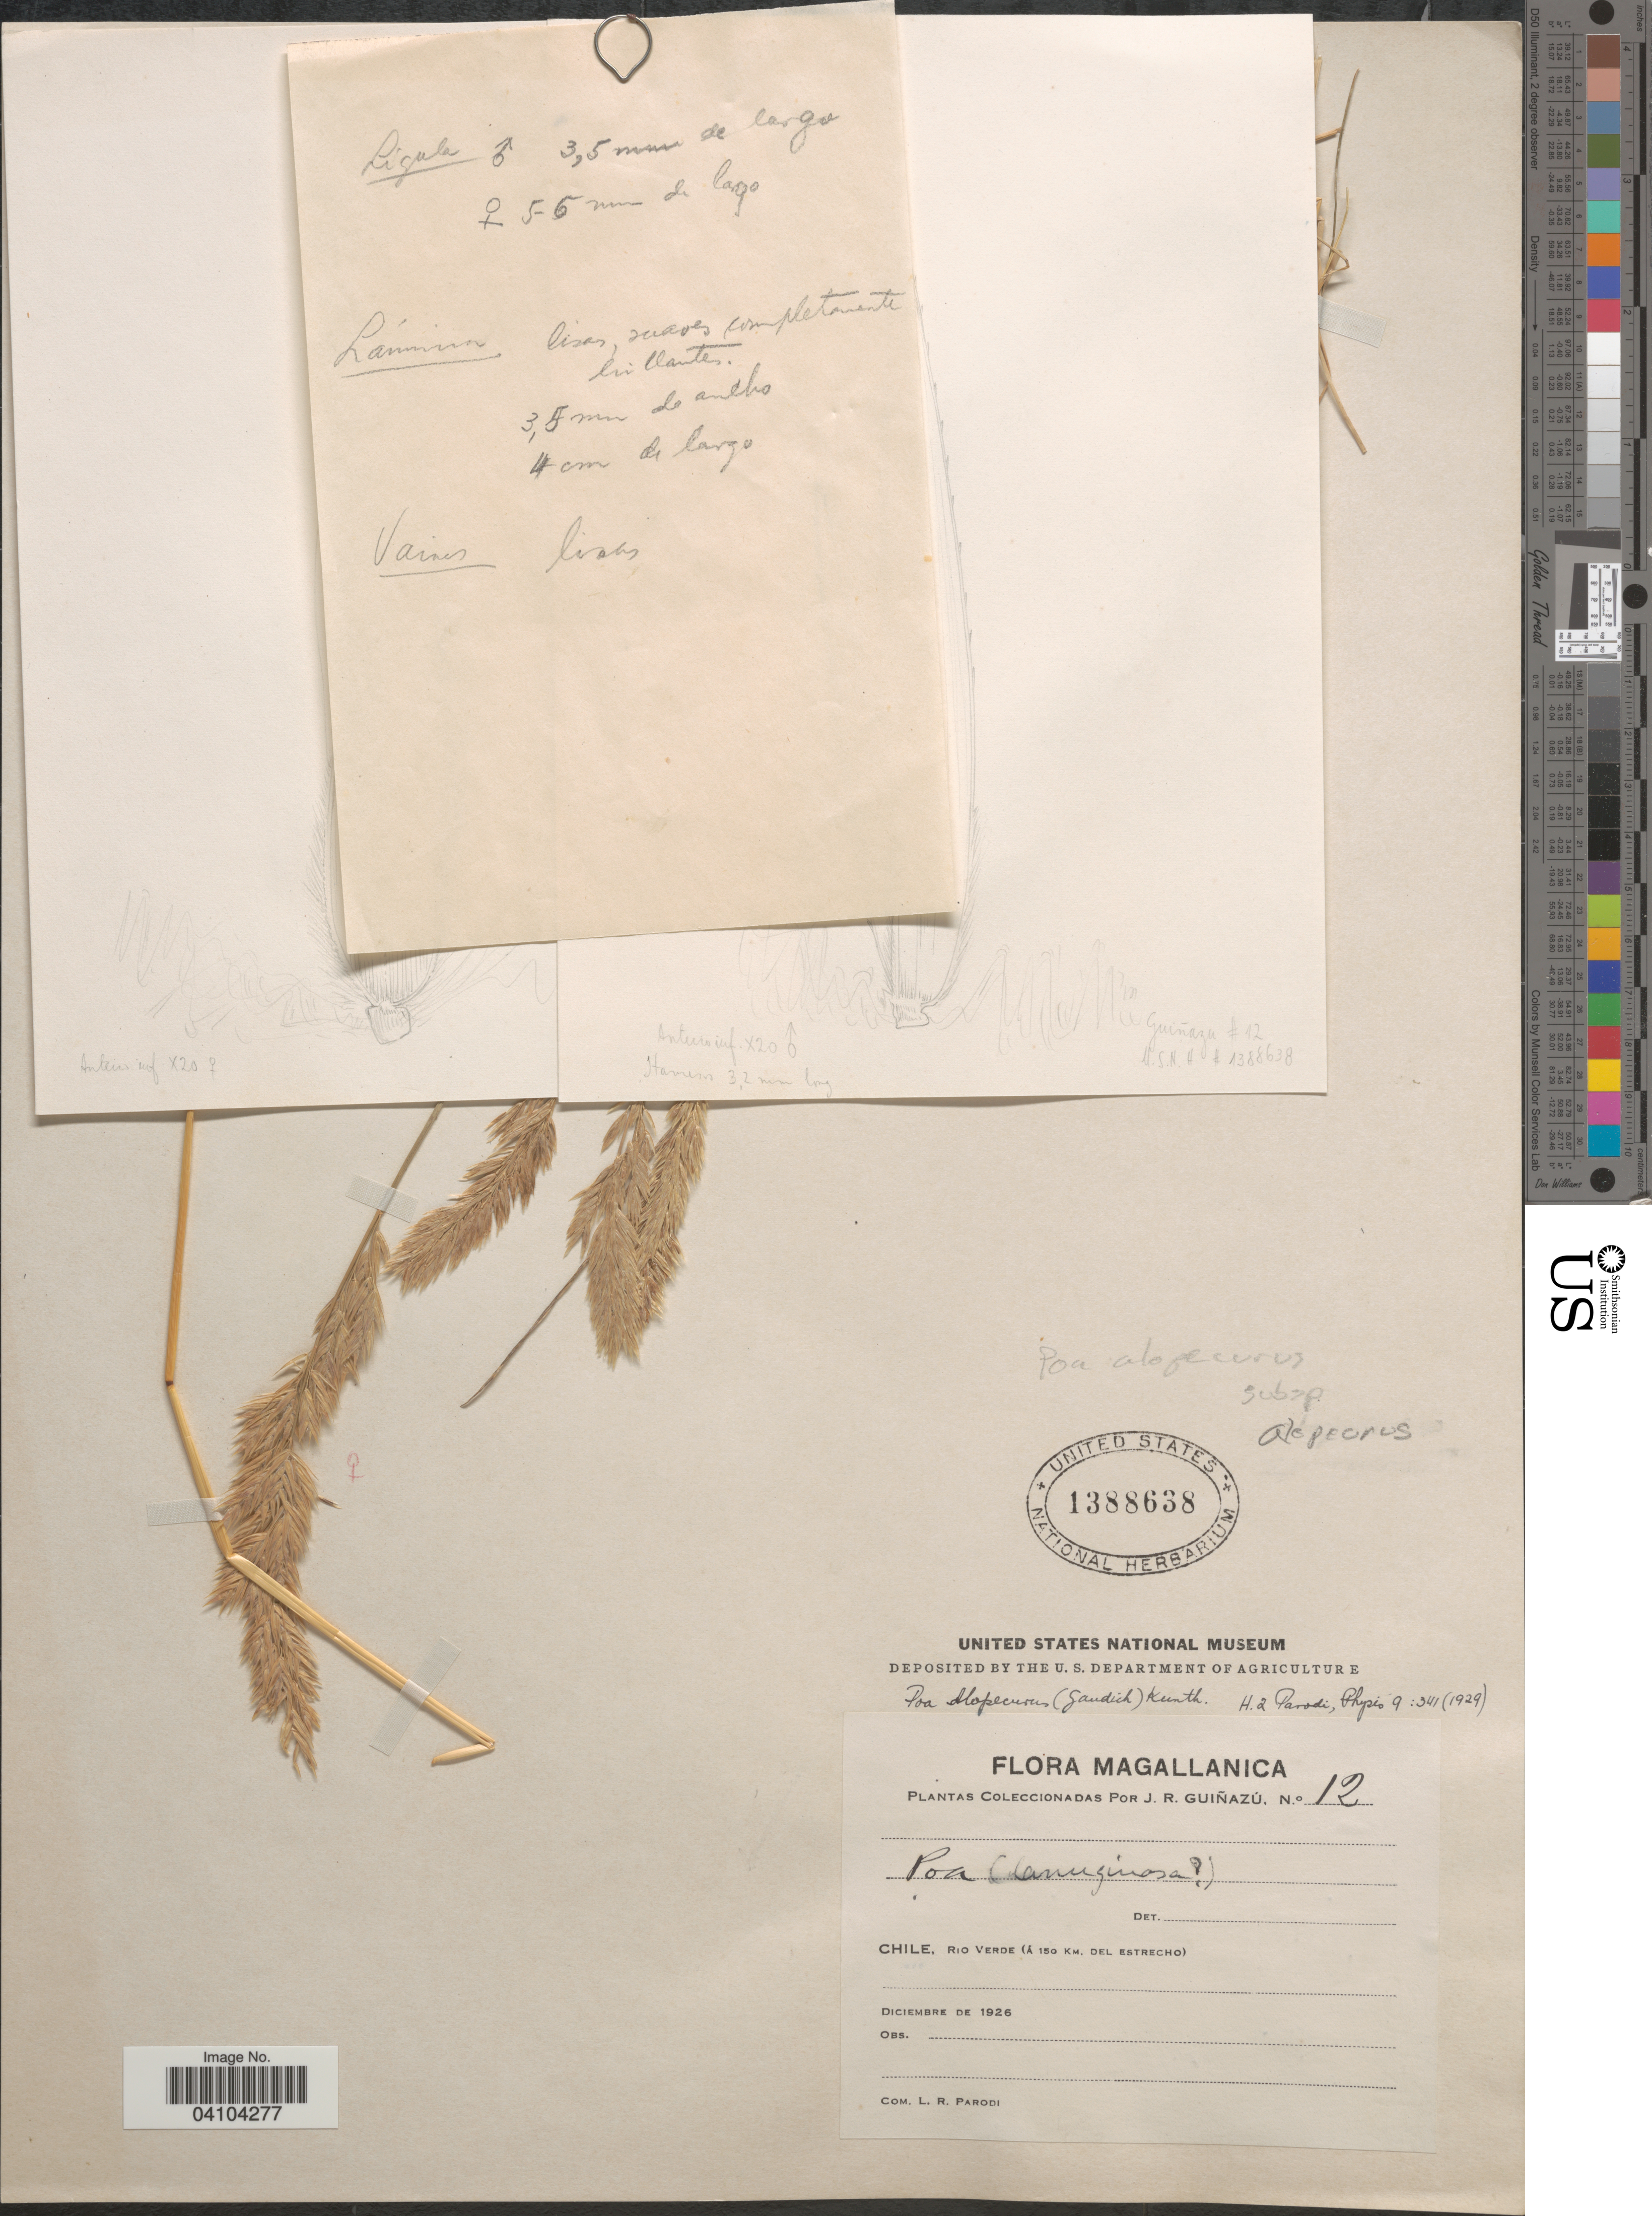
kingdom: Plantae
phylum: Tracheophyta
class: Liliopsida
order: Poales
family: Poaceae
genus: Poa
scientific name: Poa alopecurus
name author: (Gaudich. ex Mirb.) Kunth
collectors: J. Guiñazú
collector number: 12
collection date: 1926-12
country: Chile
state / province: Magallanes y de la Antártica Chilena (XII)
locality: Magallanica. Rio Verde (Á 150 Km. del Estrecho).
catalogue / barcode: US 1388638